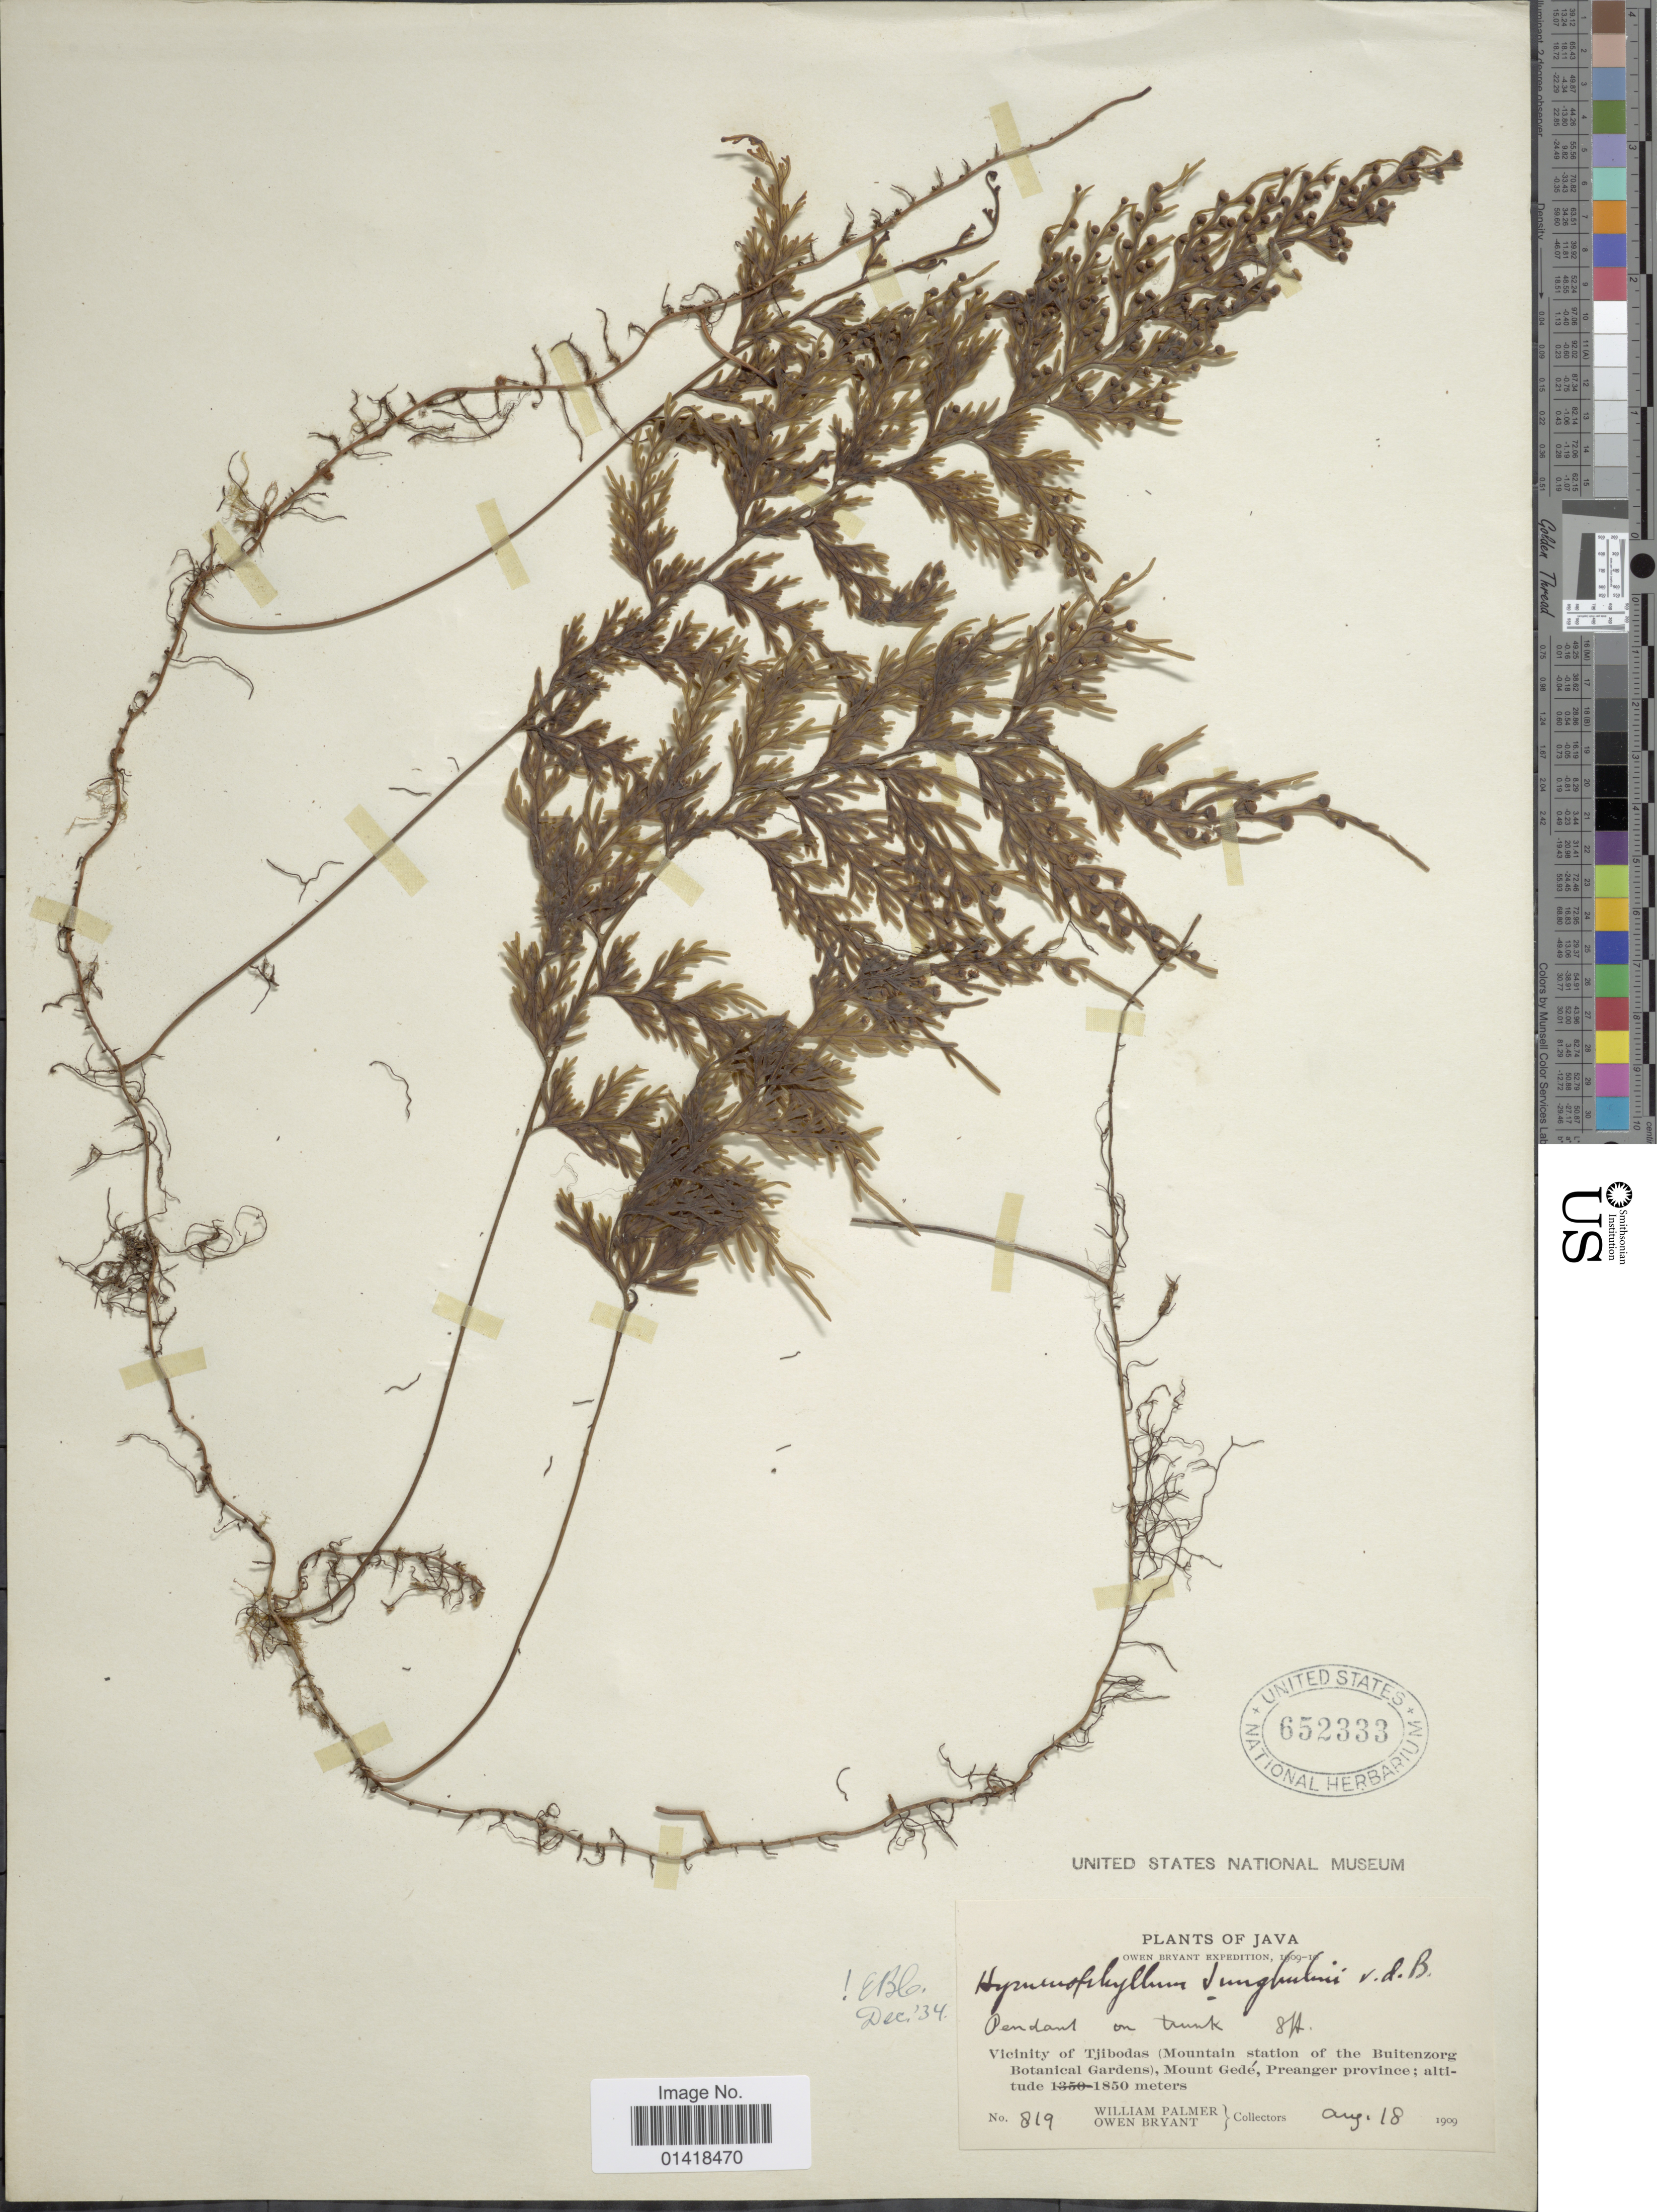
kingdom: Plantae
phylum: Tracheophyta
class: Polypodiopsida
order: Hymenophyllales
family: Hymenophyllaceae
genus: Hymenophyllum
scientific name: Hymenophyllum junghuhnii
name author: Bosch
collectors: W. Palmer & O. Bryant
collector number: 819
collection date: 1909-08-18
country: Indonesia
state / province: Java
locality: Vicinity of Tjibodas (Mountain station of the Buitenzorg Botanical Gardens), Mount Gede, Preanger province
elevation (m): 1850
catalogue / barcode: US 652333